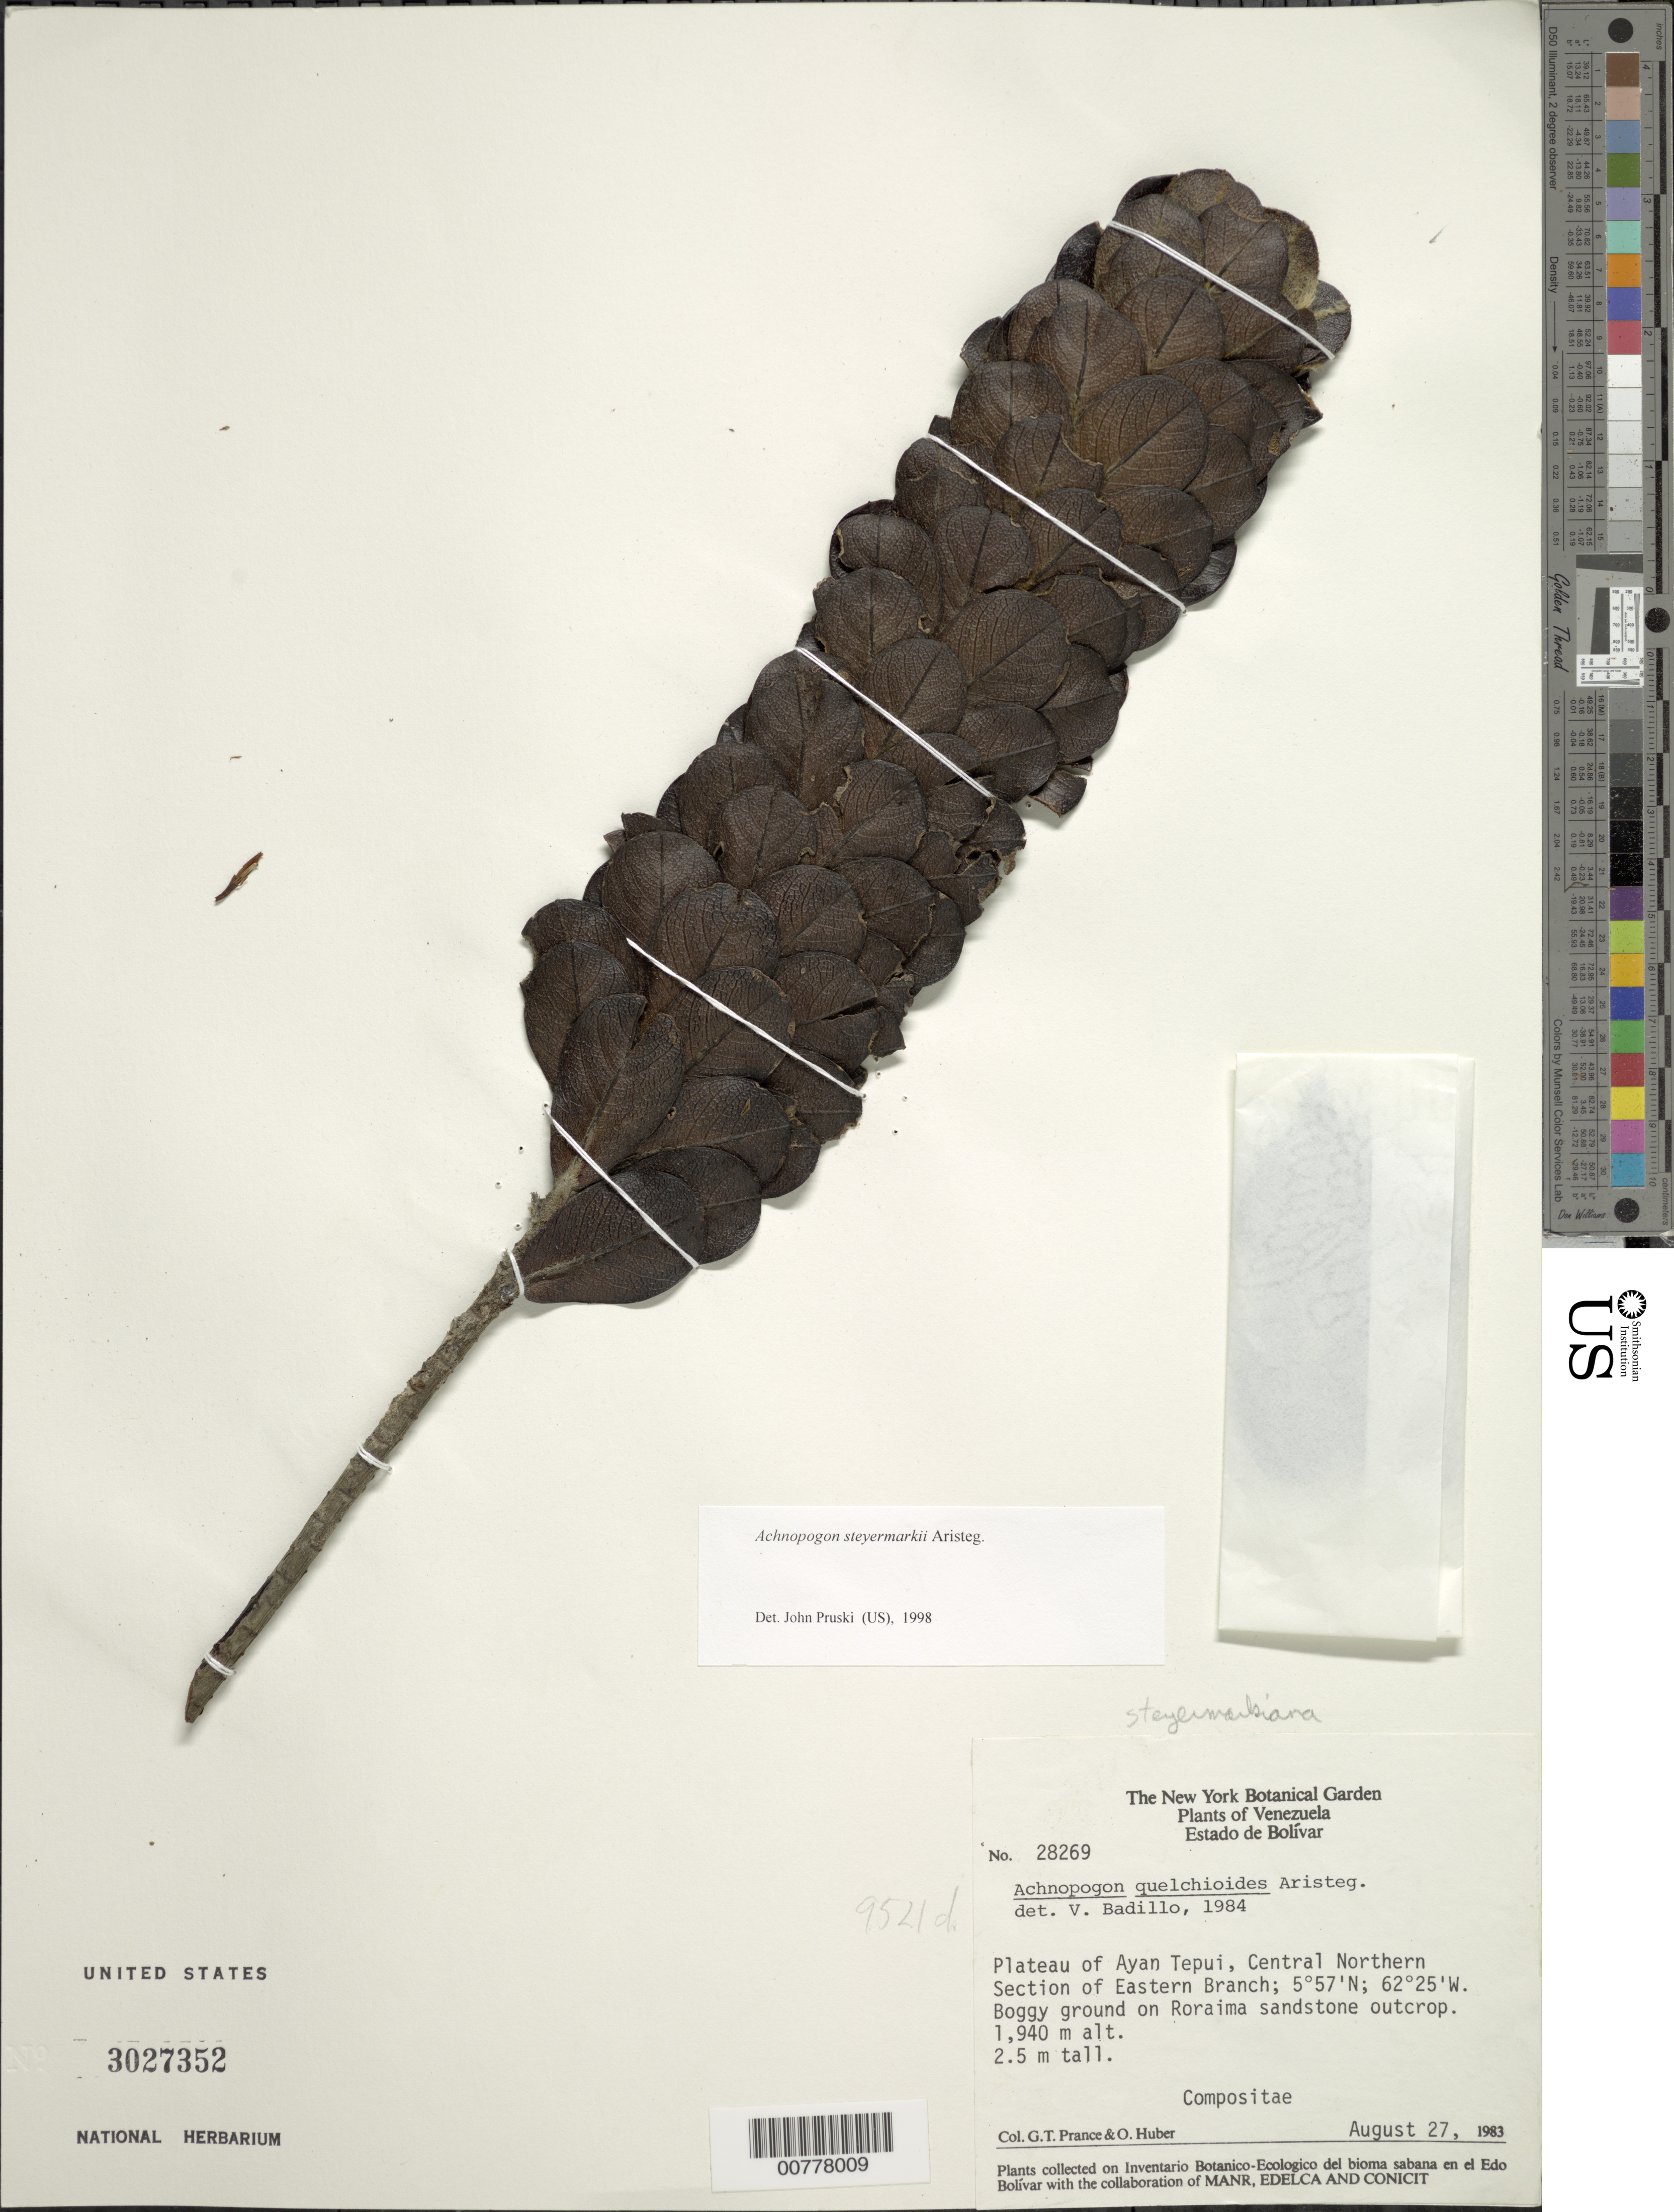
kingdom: Plantae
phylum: Tracheophyta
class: Magnoliopsida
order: Asterales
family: Asteraceae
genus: Achnopogon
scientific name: Achnopogon steyermarkii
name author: Aristeg.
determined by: Pruski, J. F.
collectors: G. T. Prance & O. Huber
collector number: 28269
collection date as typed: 27-Aug-83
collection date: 1983-08-27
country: Venezuela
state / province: Bolívar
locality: Auyan tepuí plateau, central northern section of Eastern Branch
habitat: Boggy ground on Roraima sandstone outcrop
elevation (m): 1940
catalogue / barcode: US 3027352